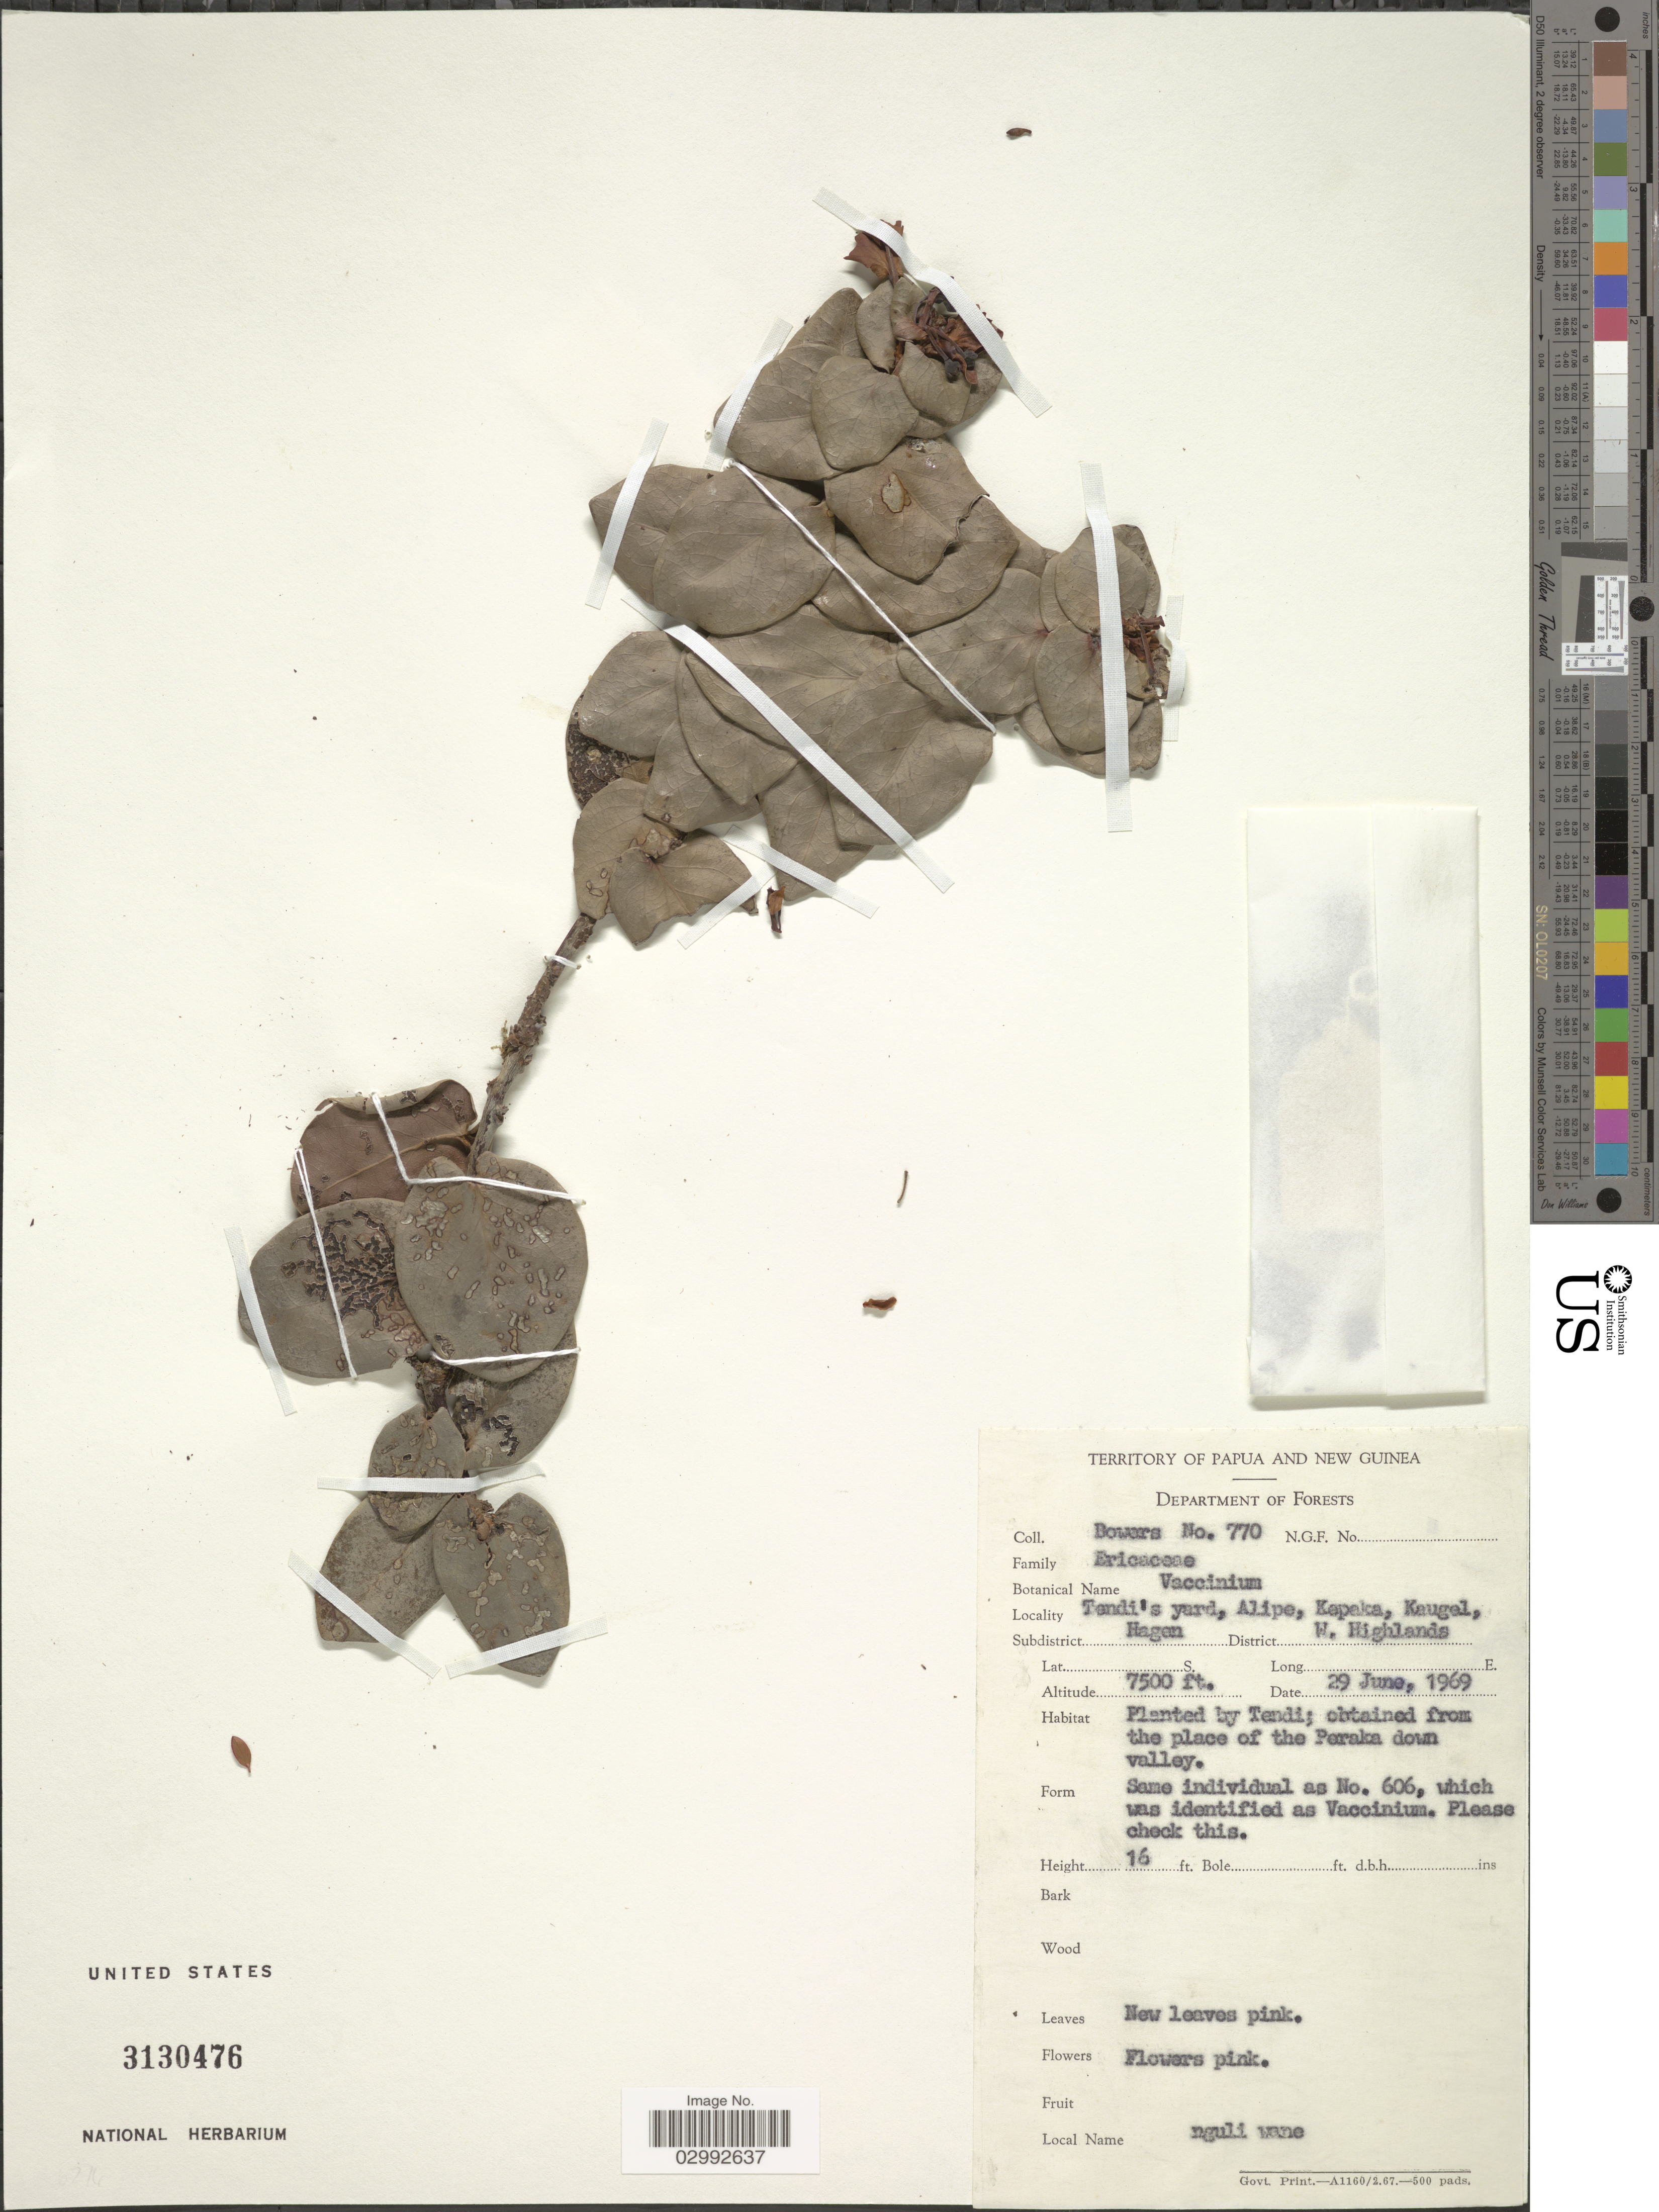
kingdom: Plantae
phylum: Tracheophyta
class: Magnoliopsida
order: Ericales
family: Ericaceae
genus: Vaccinium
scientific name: Vaccinium sp.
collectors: -. Bowers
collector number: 770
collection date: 1969-06-29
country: Papua New Guinea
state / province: Western Highlands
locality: Tandi's yard, Alipe, Kapaka, Kaugel, Subdistrict Hagen, District W. Highlands.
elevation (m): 2286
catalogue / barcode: US 3130476